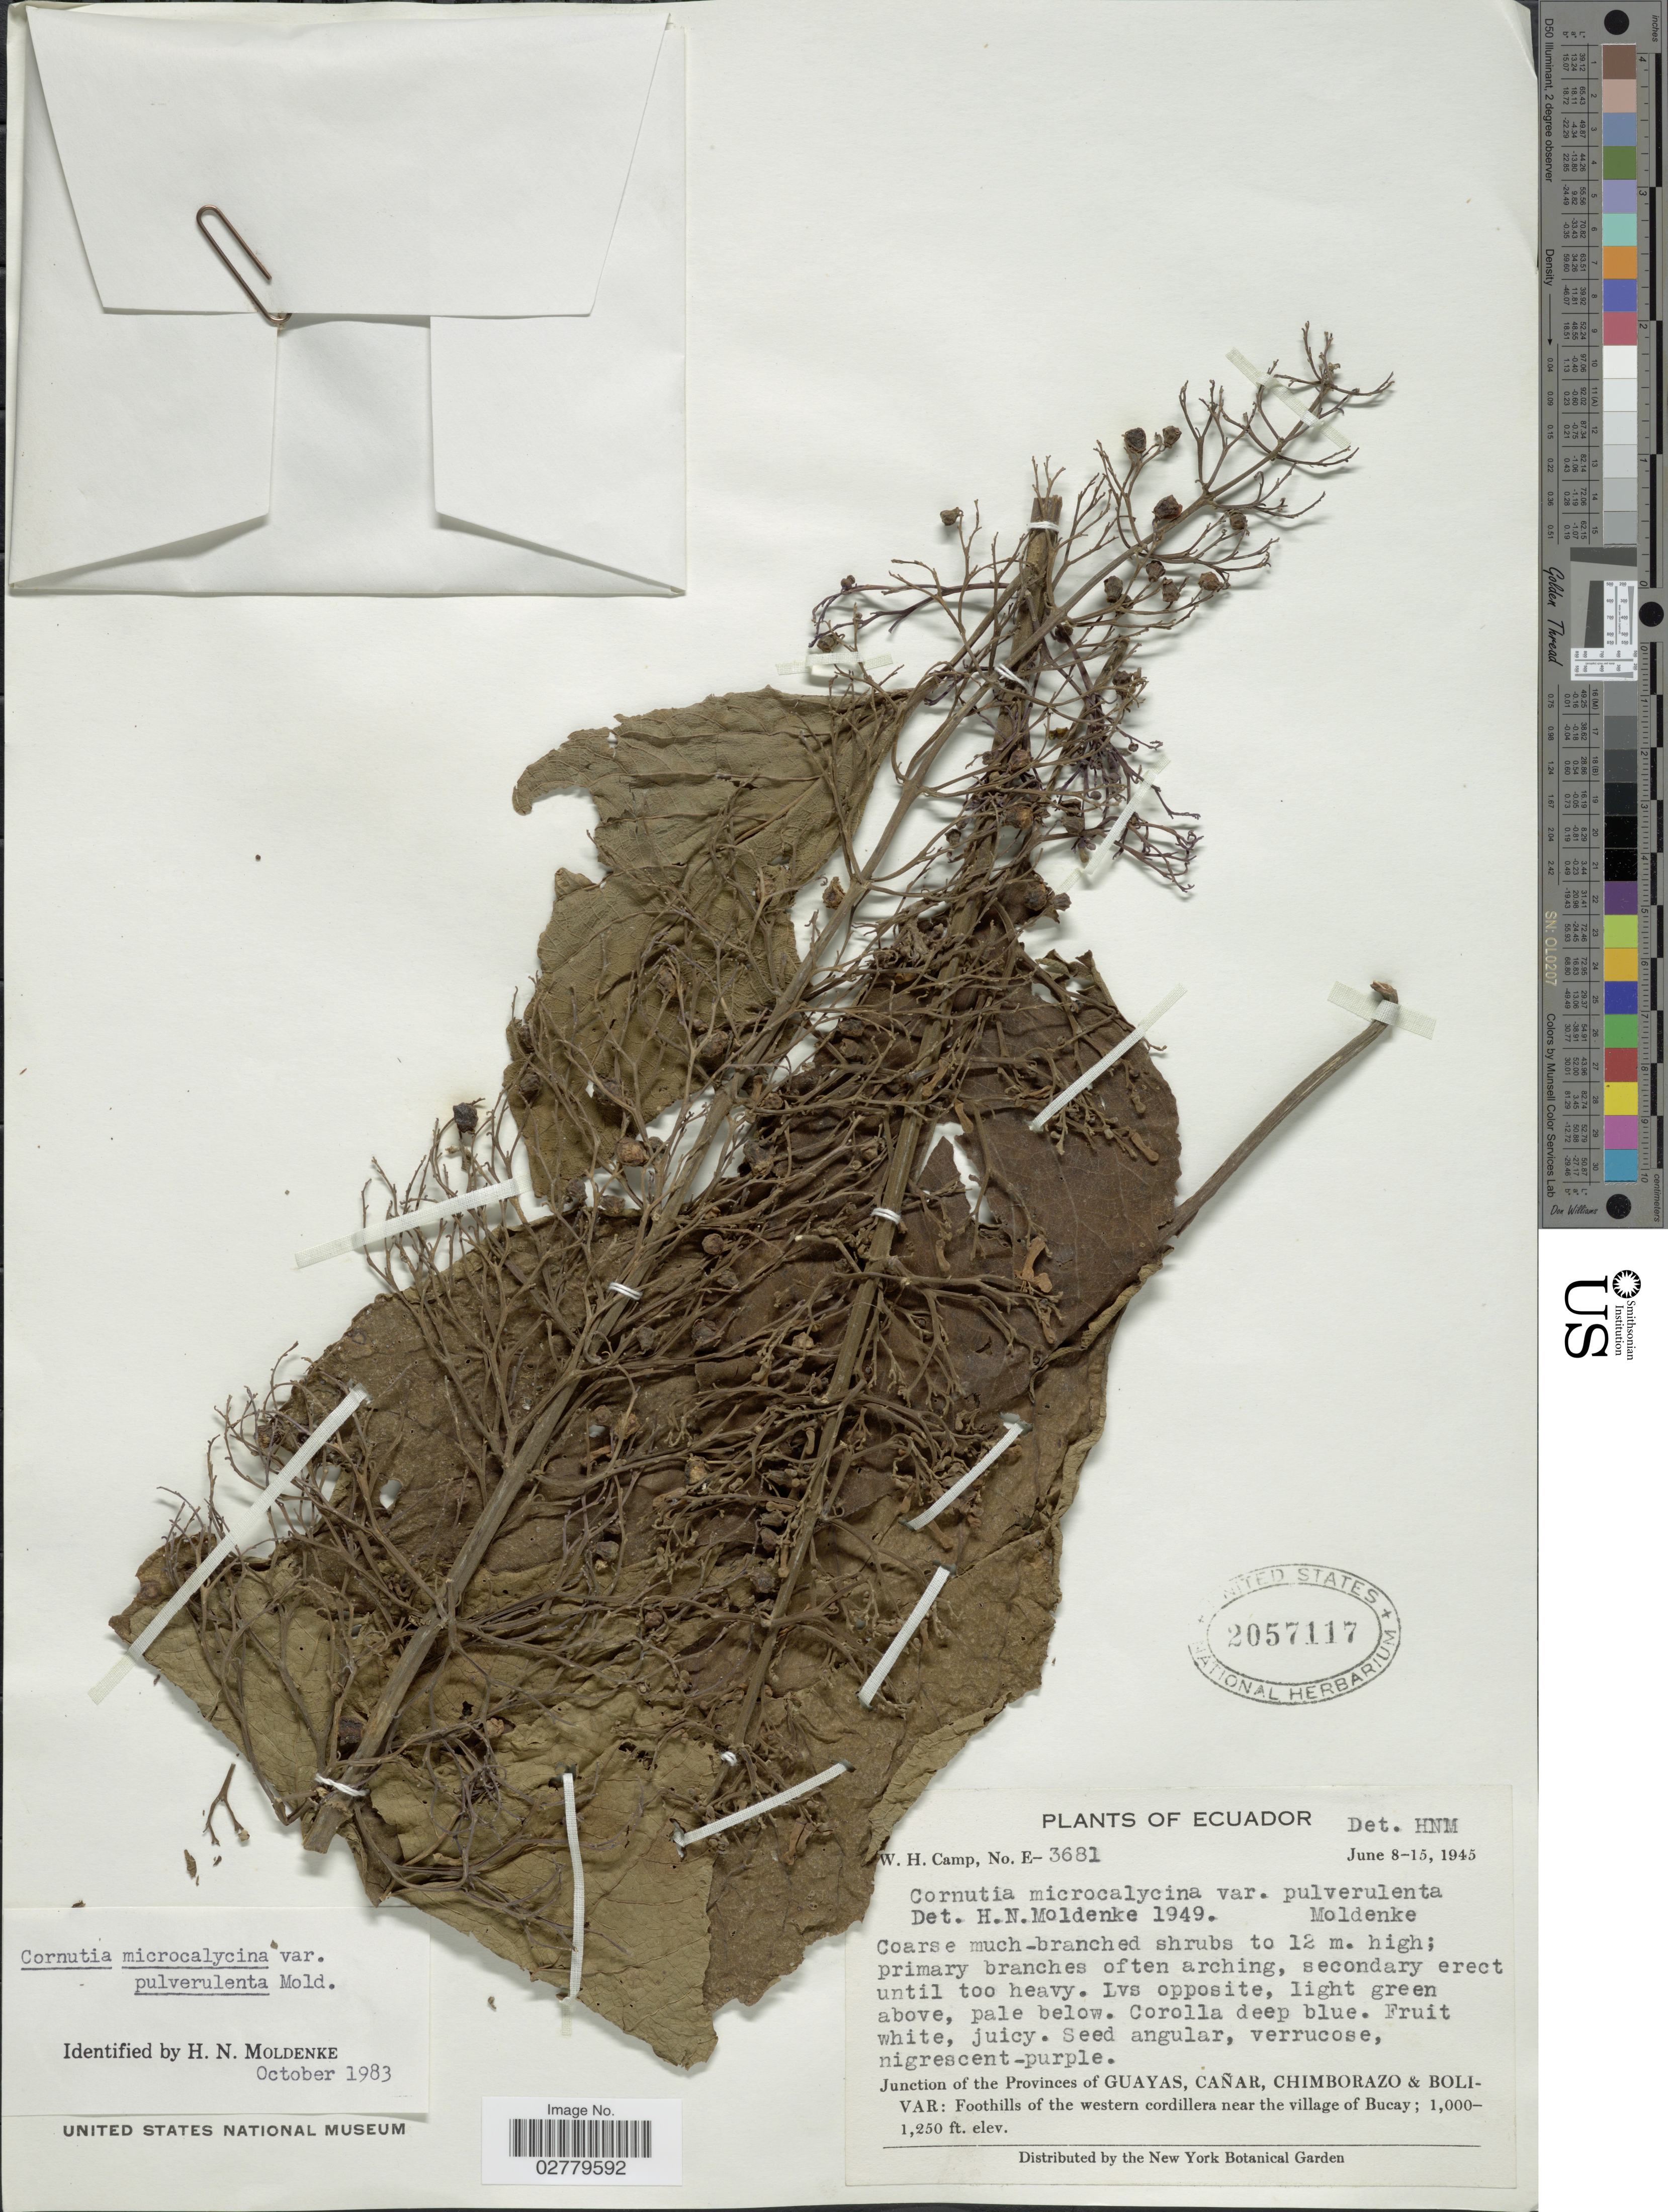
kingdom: Plantae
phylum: Tracheophyta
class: Magnoliopsida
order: Lamiales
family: Lamiaceae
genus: Cornutia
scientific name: Cornutia microcalycina var. pulverulenta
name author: Moldenke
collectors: W. H. Camp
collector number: E-3681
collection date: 1945-06-08/1945-06-15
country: Ecuador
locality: Junction of the Provinces of Guayas, Cañar, Chimborazo & Bolivar: Foothills of the western cordillera near the village of Bucay.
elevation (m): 305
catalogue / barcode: US 2057117